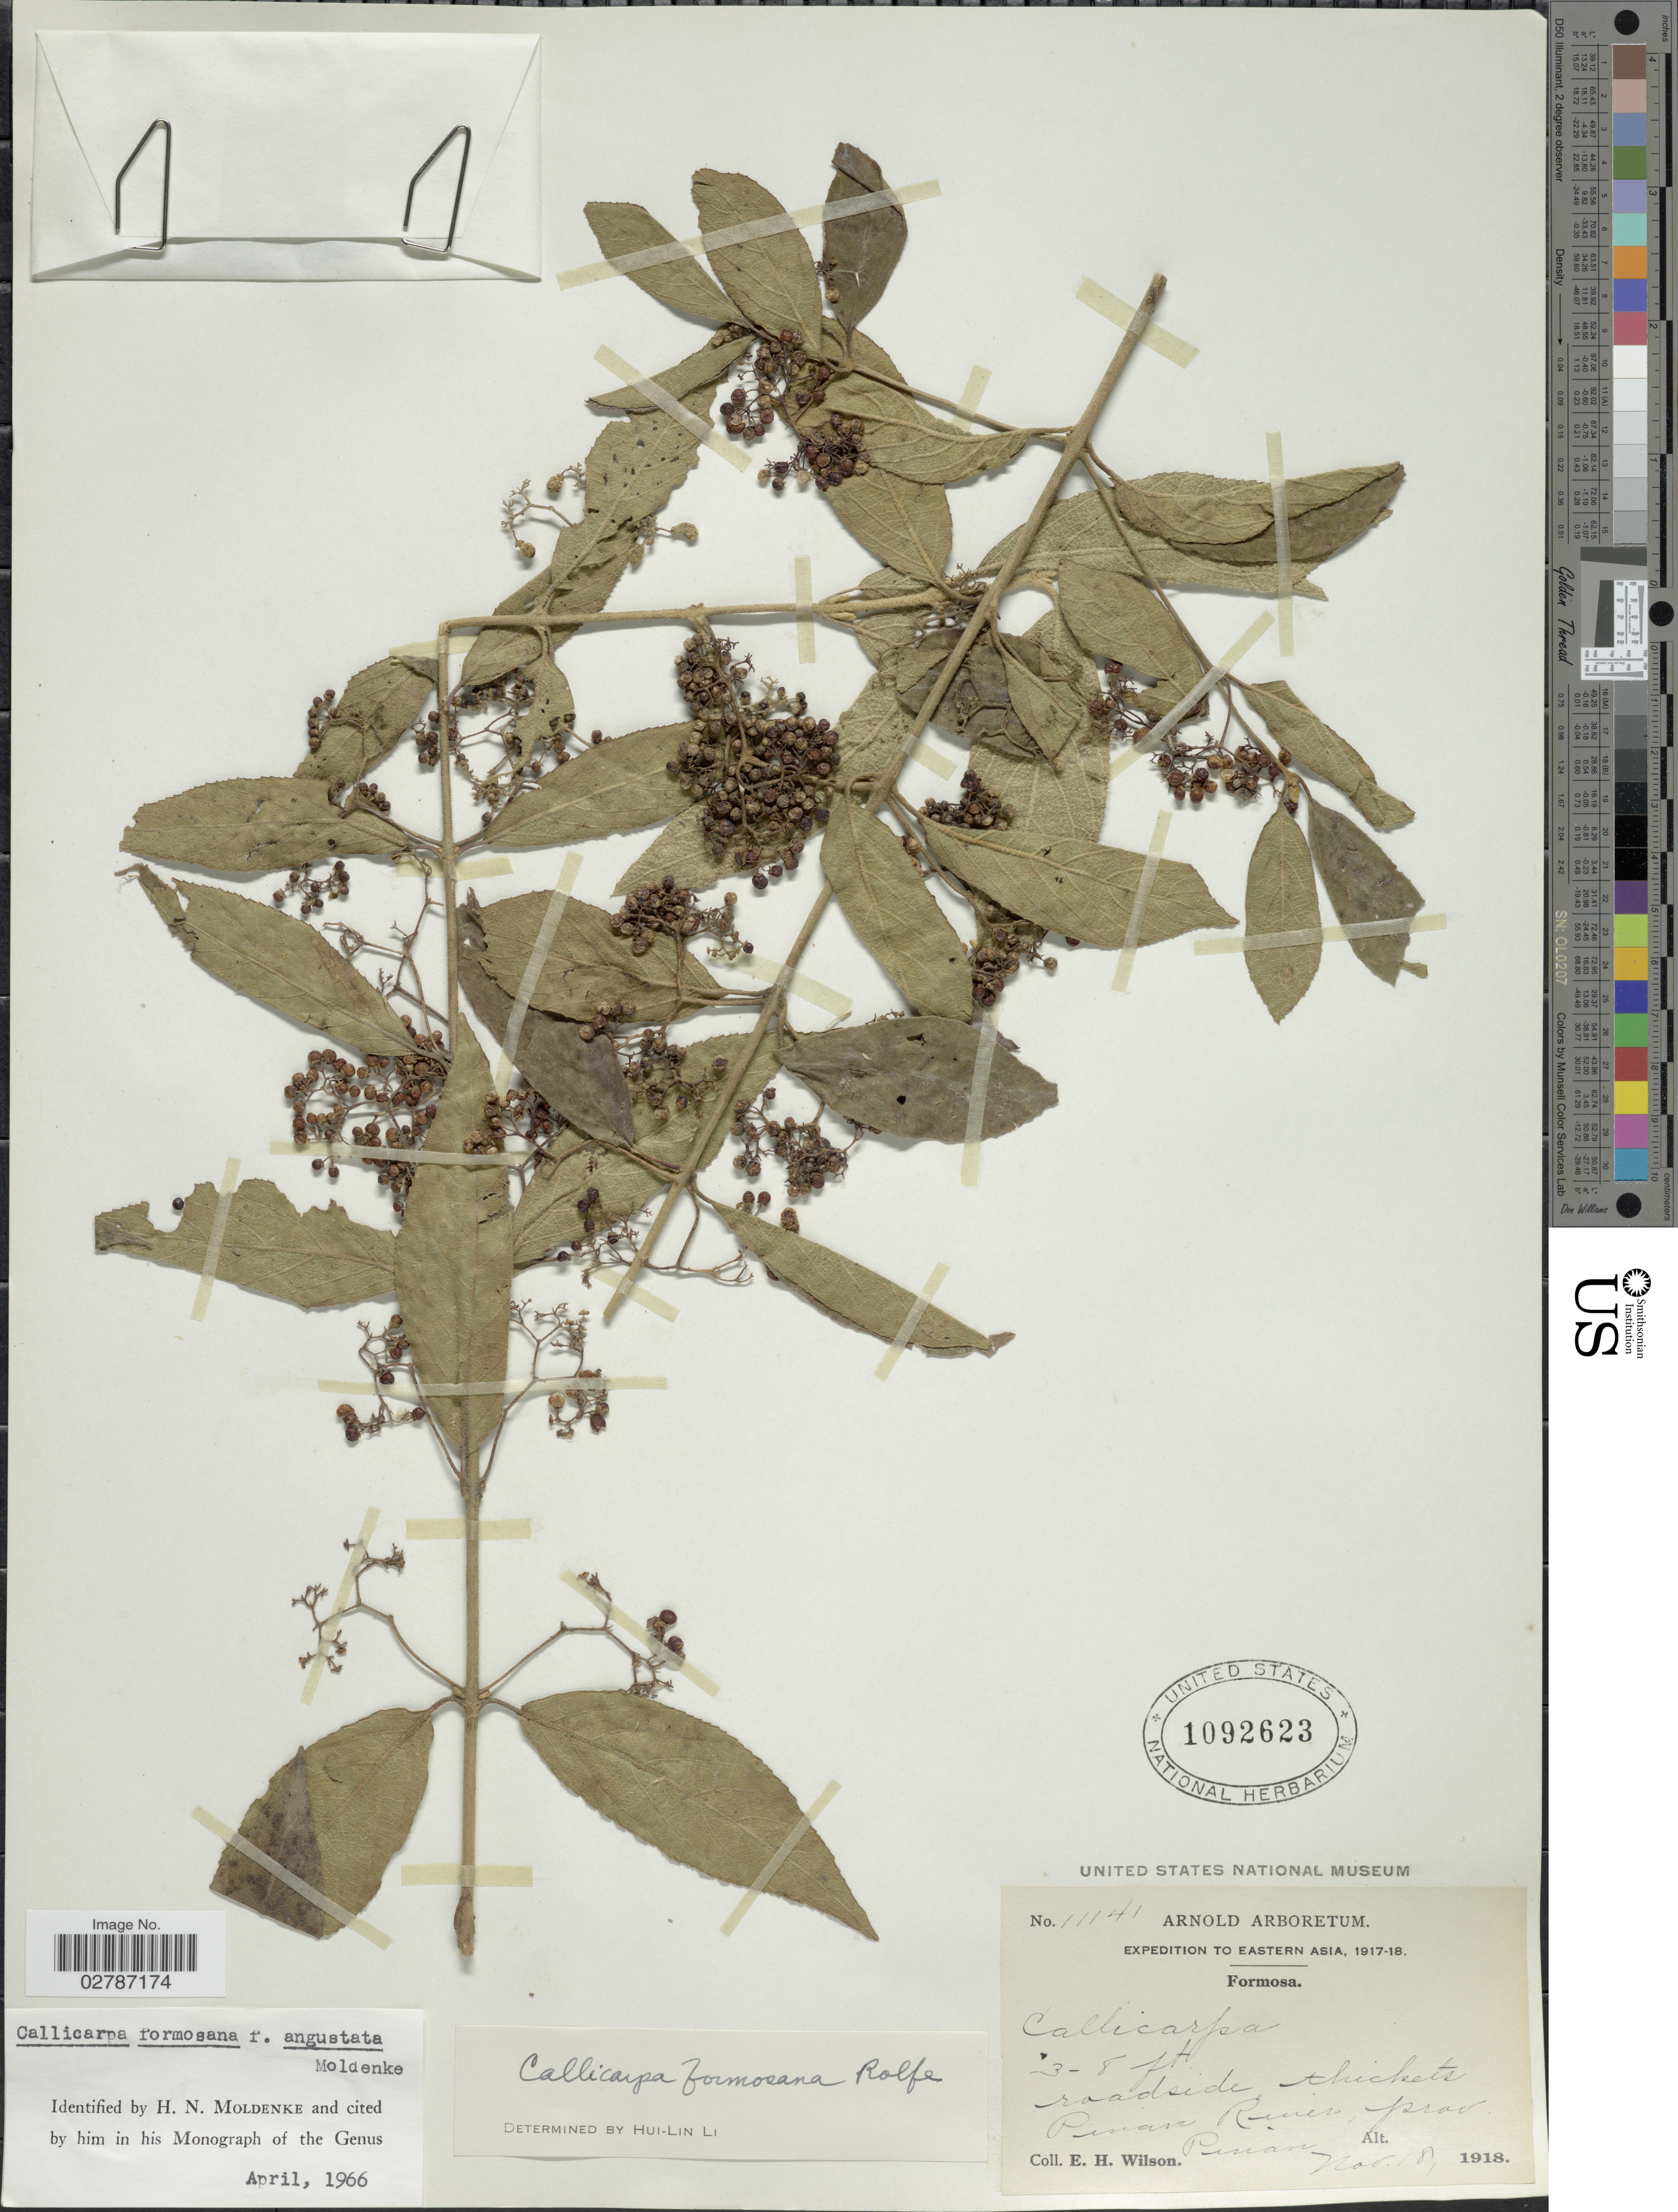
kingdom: Plantae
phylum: Tracheophyta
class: Magnoliopsida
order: Lamiales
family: Lamiaceae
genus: Callicarpa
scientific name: Callicarpa formosana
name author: Rolfe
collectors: E. Wilson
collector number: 11141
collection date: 1918-11-18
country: Taiwan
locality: Eastern Asia. Formosa. Roadside, thickets Pinan River, prov Pinan.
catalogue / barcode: US 1092623